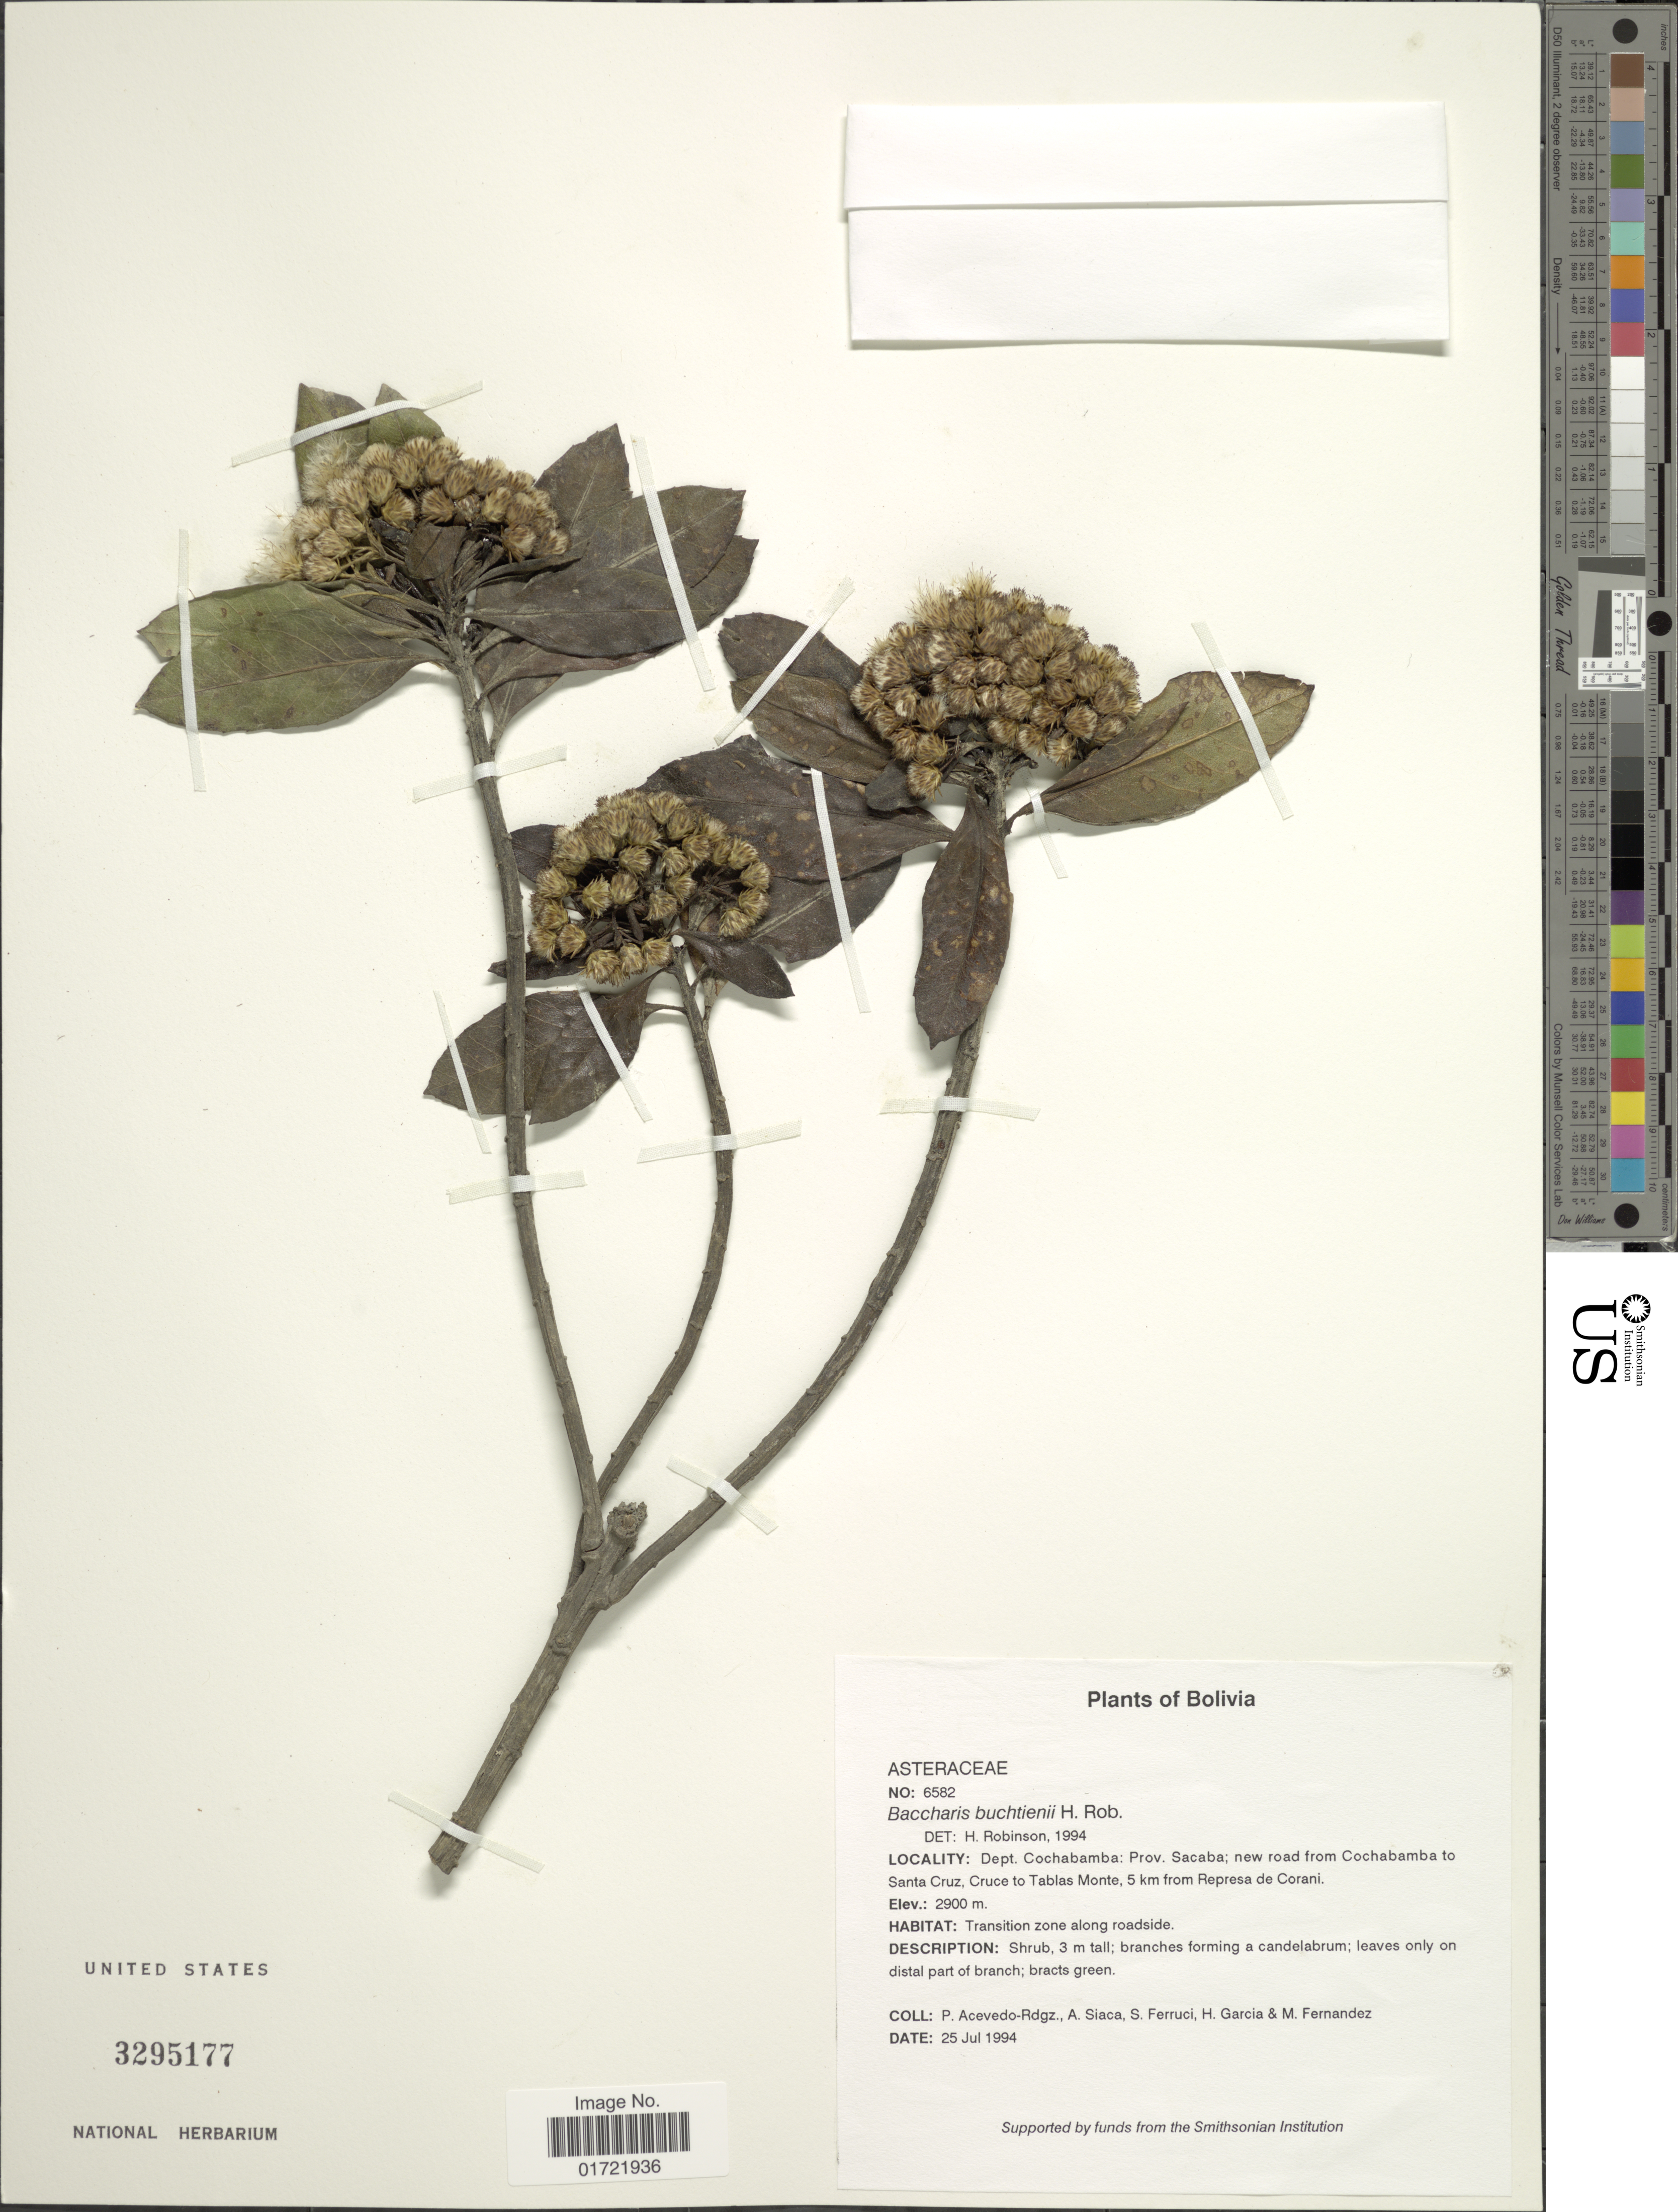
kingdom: Plantae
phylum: Tracheophyta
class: Magnoliopsida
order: Asterales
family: Asteraceae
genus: Baccharis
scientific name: Baccharis buchtienii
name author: H. Rob.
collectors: P. Acevedo-Rodr., A. Siaca, S. Ferruci, H. Garcia & M. Fernandez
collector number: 6582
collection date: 1994-07-25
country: Bolivia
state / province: Cochabamba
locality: Prov. Sacaba: new road from Cochabamba to Santa Cruz, Cruce to Tablas Monte, 5 km from Represa de Corani.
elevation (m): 2900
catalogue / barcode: US 3295177